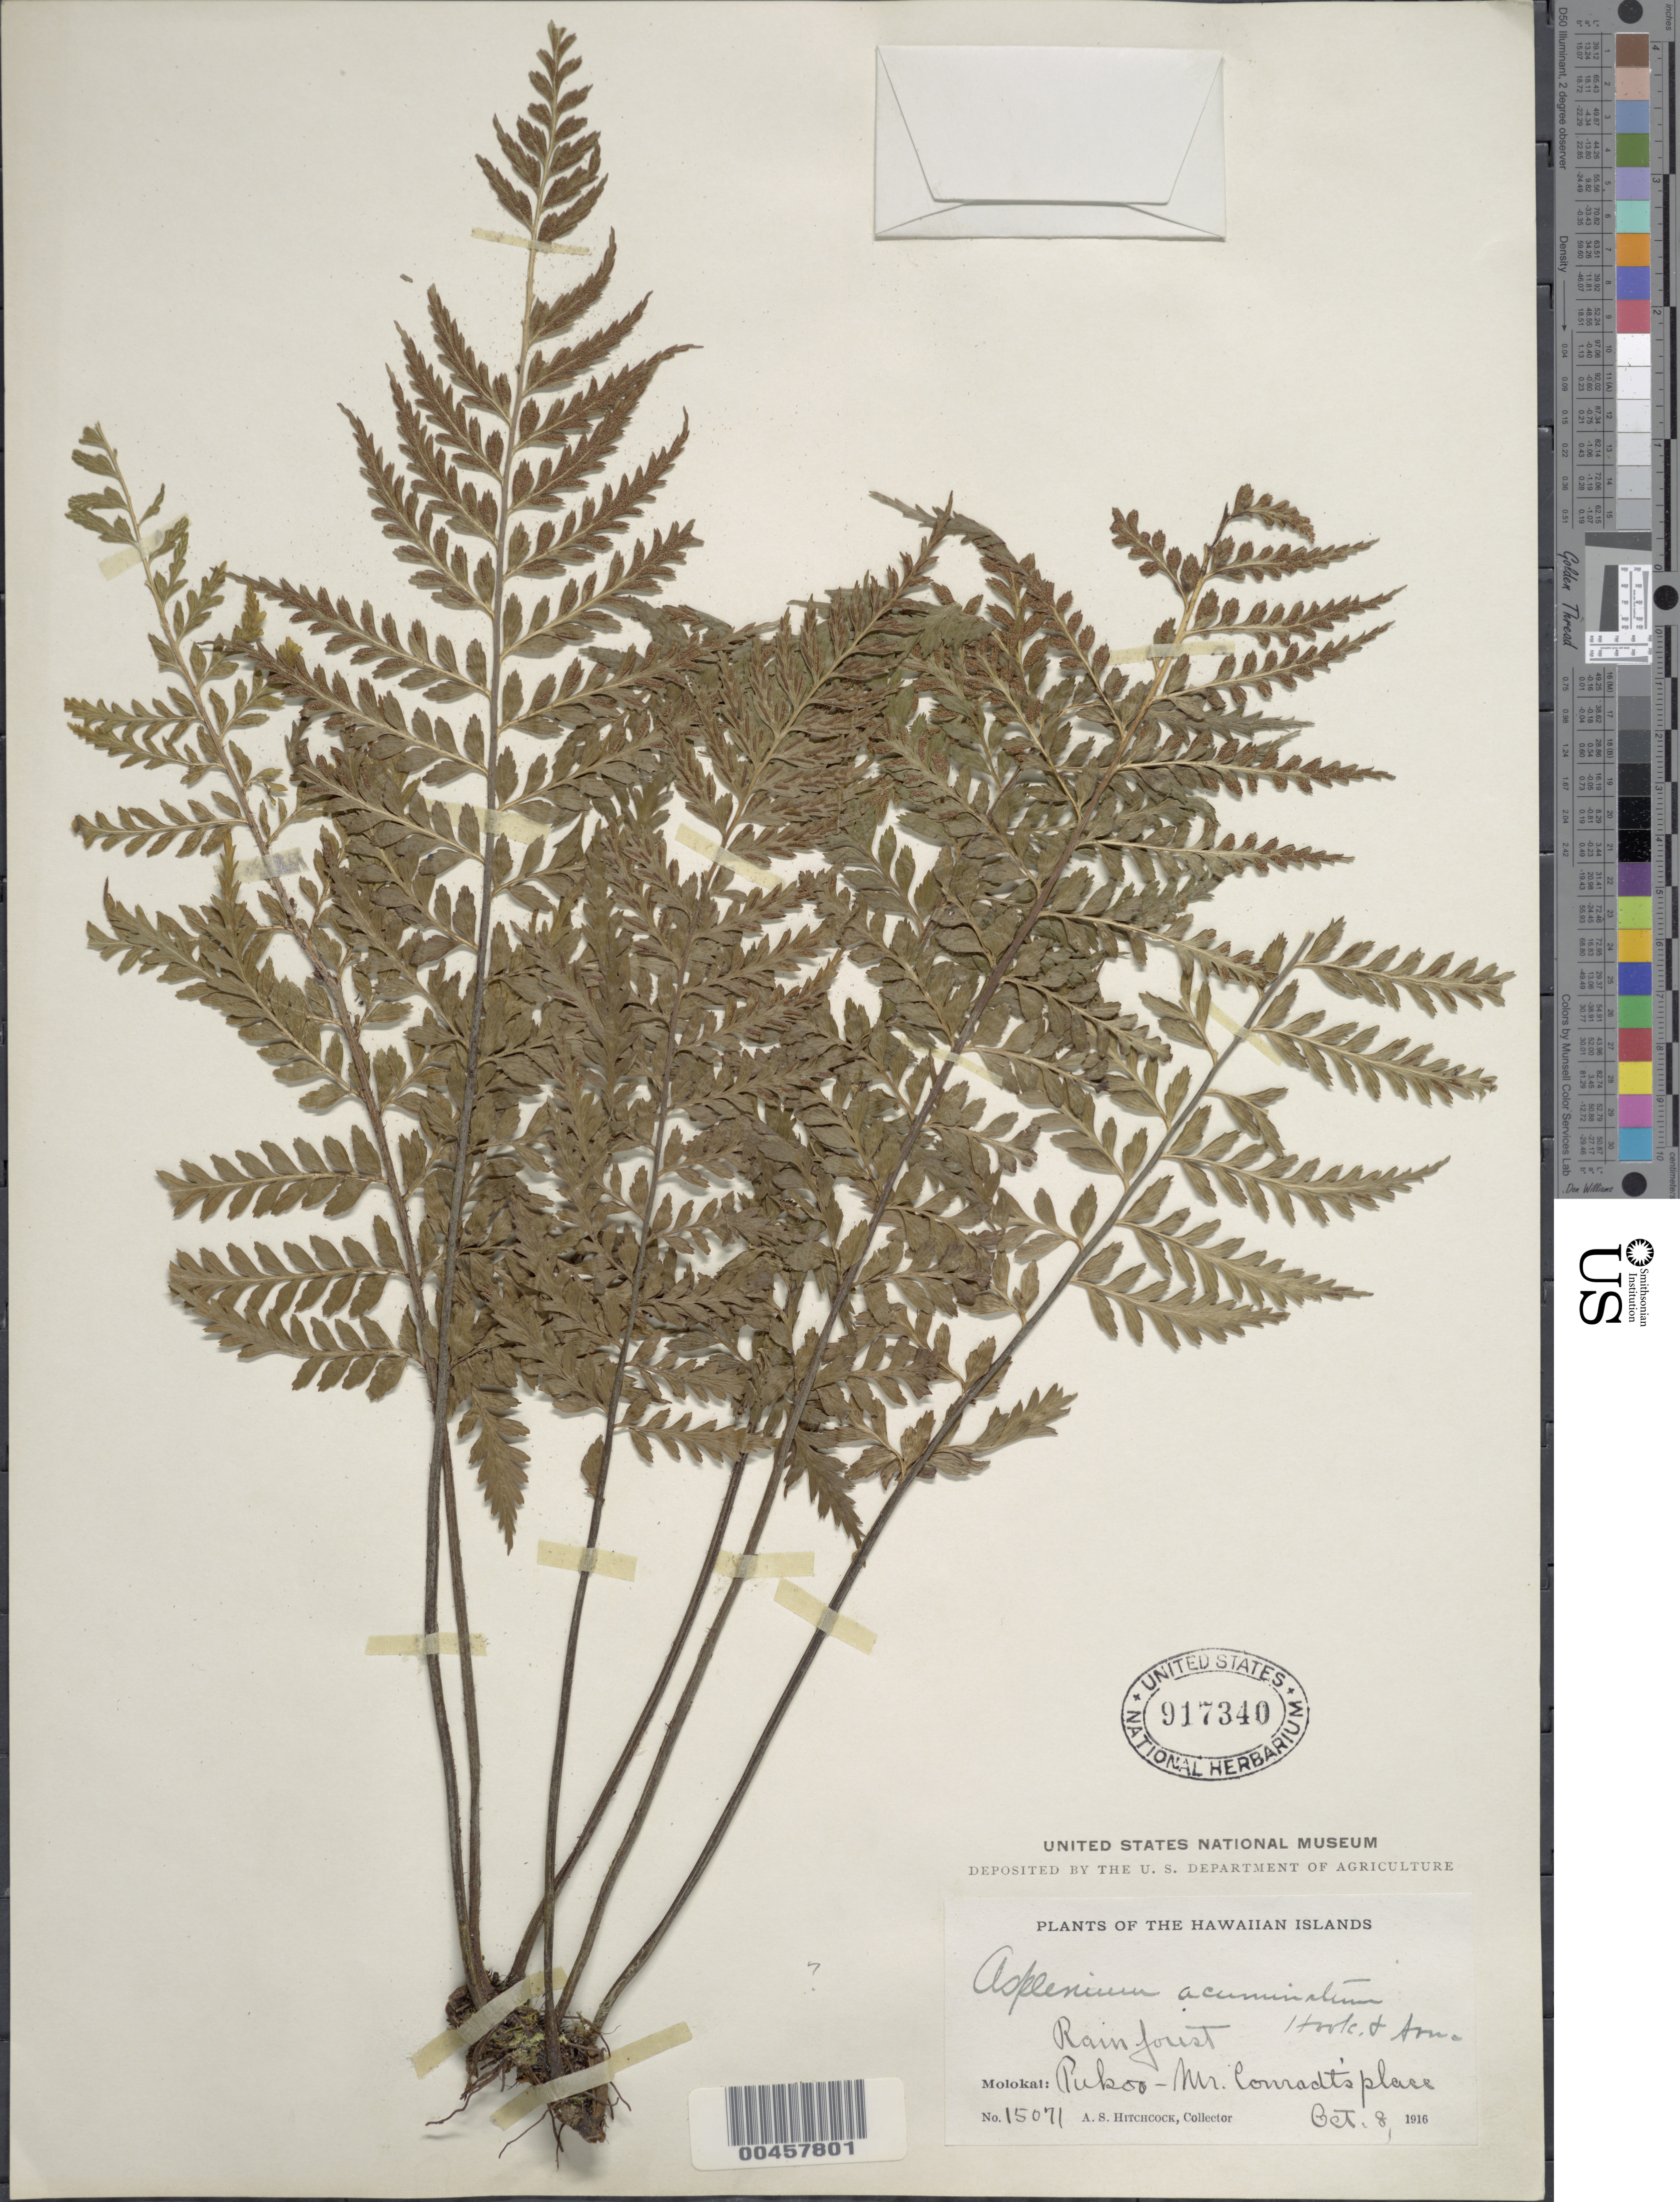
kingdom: Plantae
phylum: Tracheophyta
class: Polypodiopsida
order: Polypodiales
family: Aspleniaceae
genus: Asplenium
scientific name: Asplenium acuminatum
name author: Hook. & Arn.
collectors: A. S. Hitchcock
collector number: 15071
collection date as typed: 8 Oct 1916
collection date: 1916-10-08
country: United States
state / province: Hawaii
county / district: Maui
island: Moloka'i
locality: Molokai: Pukoo - Mr. Conradt's place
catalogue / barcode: US 917340